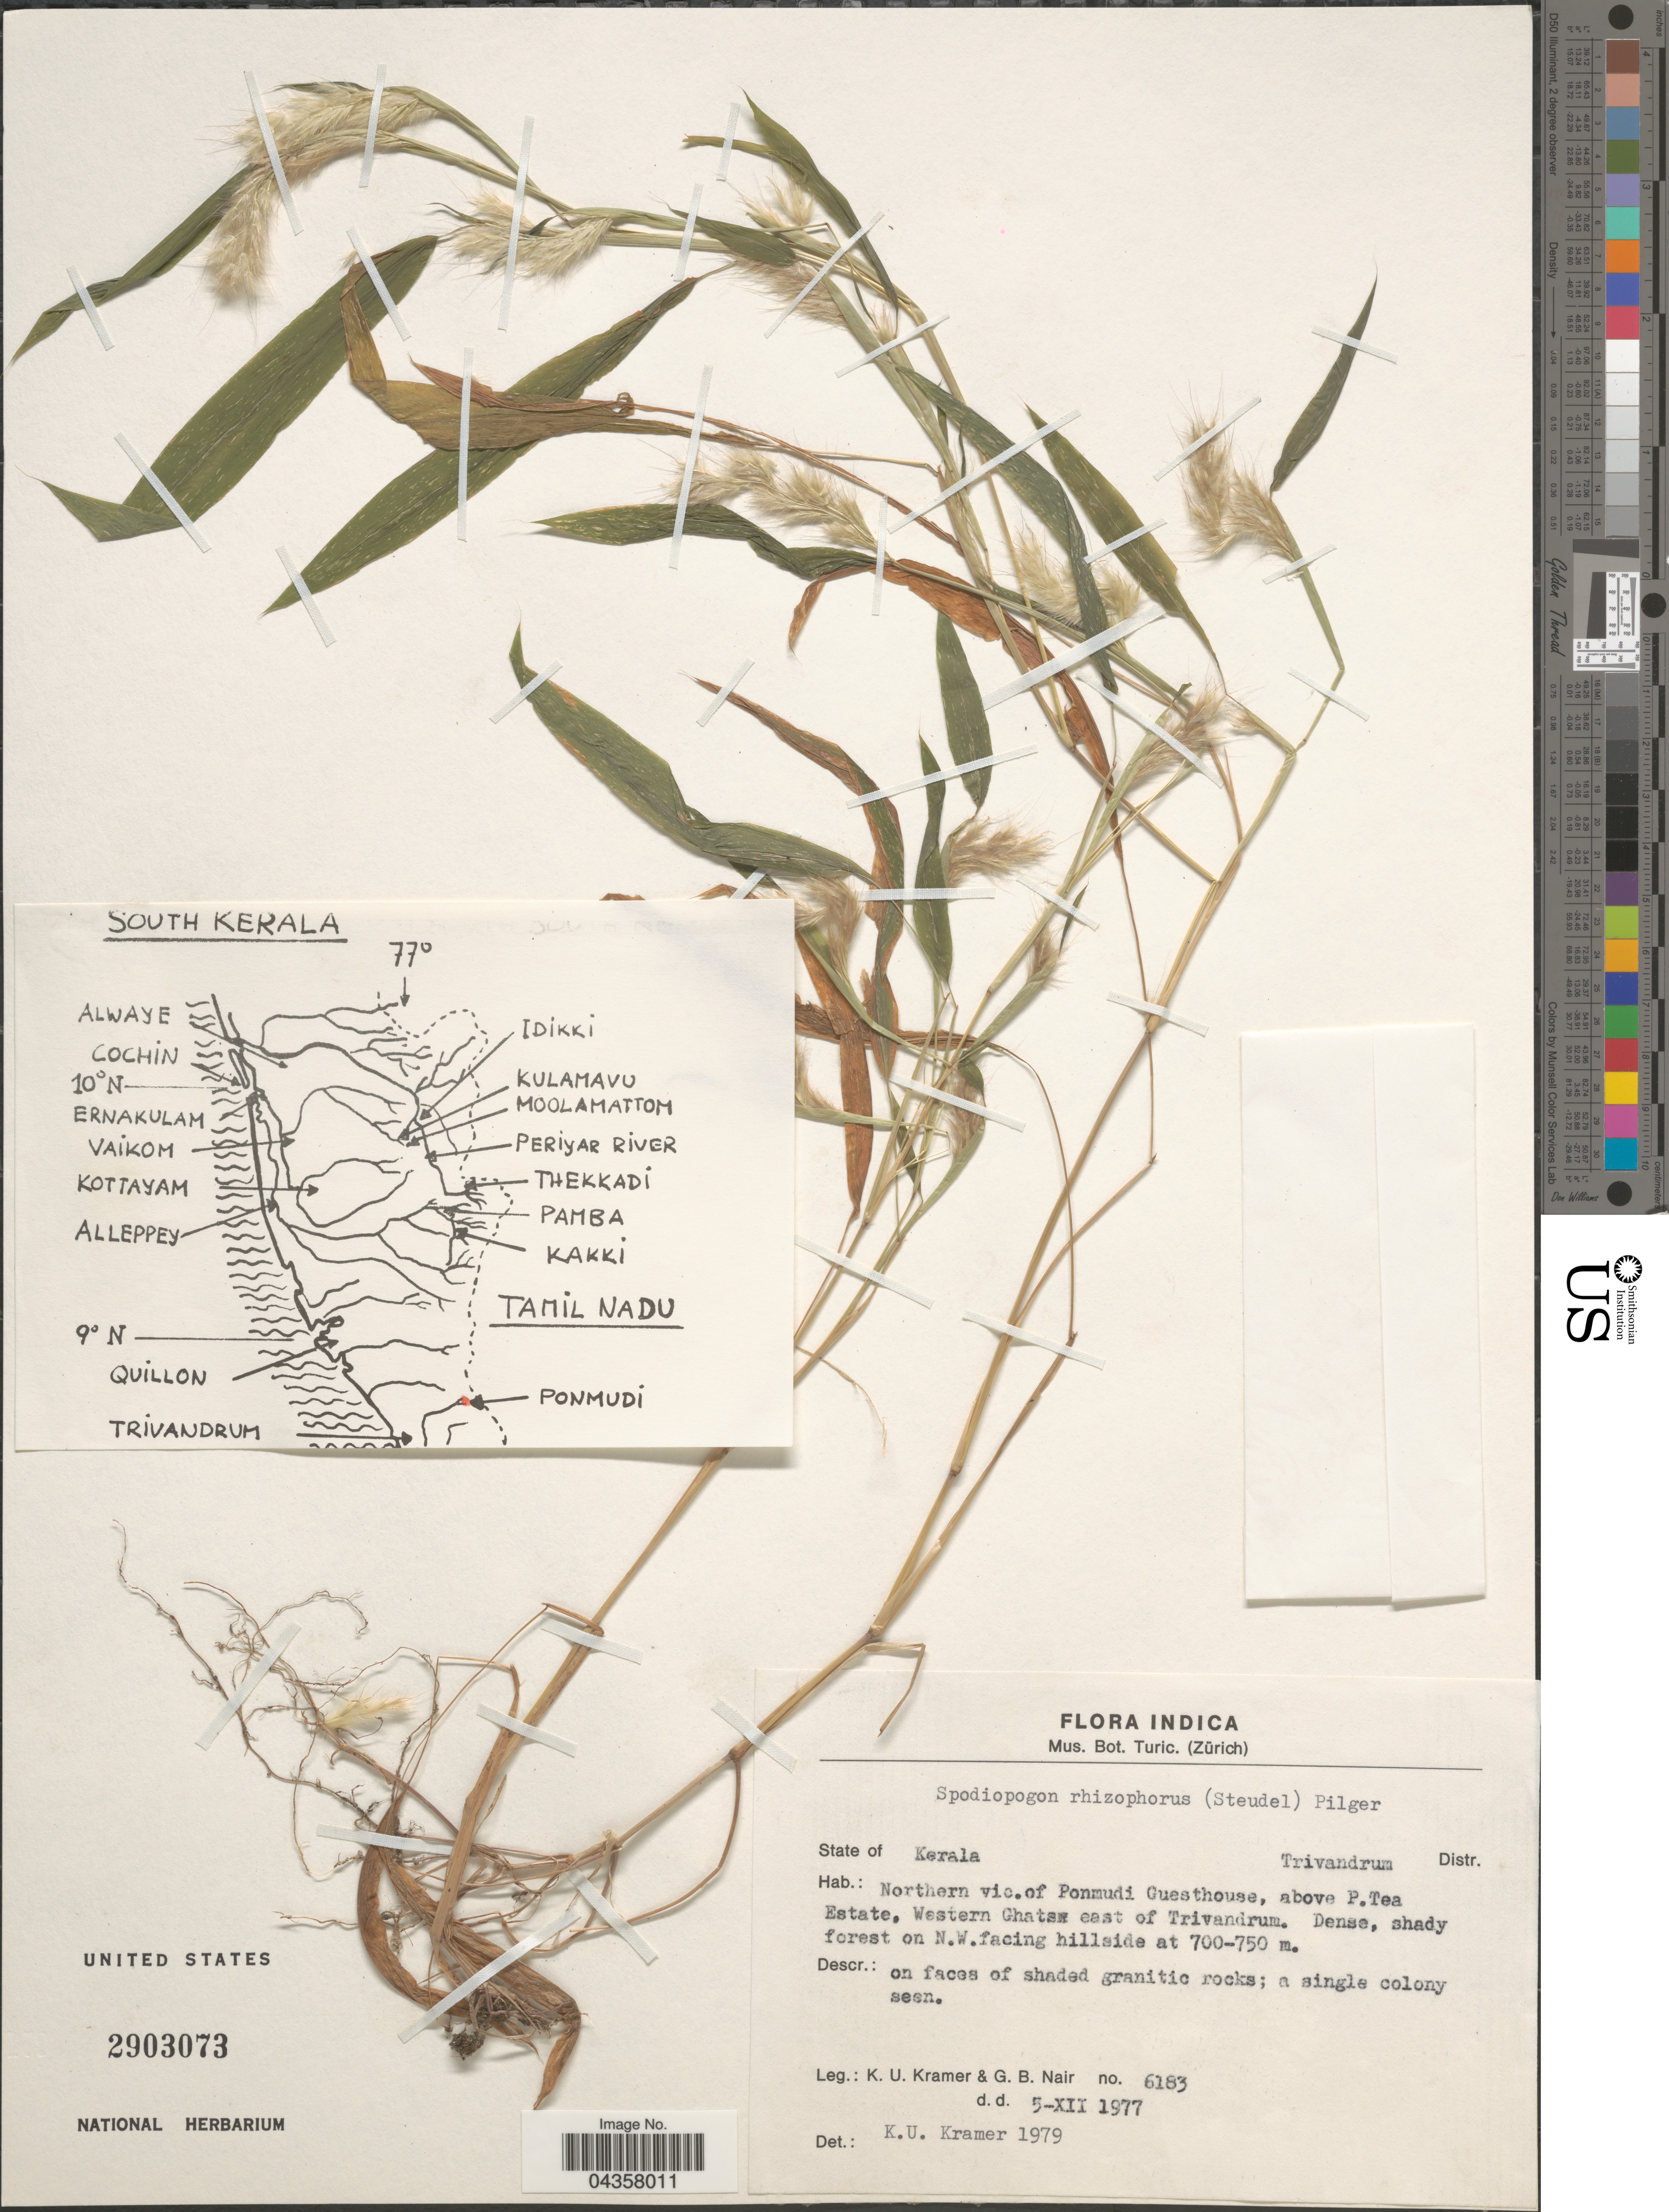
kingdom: Plantae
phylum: Tracheophyta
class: Liliopsida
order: Poales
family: Poaceae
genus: Spodiopogon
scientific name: Spodiopogon rhizophorus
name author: (Steud.) Pilg.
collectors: K. U. Kramer & G. Nair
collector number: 6183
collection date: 1977-12-05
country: India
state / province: Kerala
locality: Indica. Trivandrum Distr. Northern vic. of Ponmudi Guesthouse, above P. Tea Estate, Western Ghats east of Trivandrum. Shady forest on N.W. facing hillside.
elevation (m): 700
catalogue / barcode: US 2903073